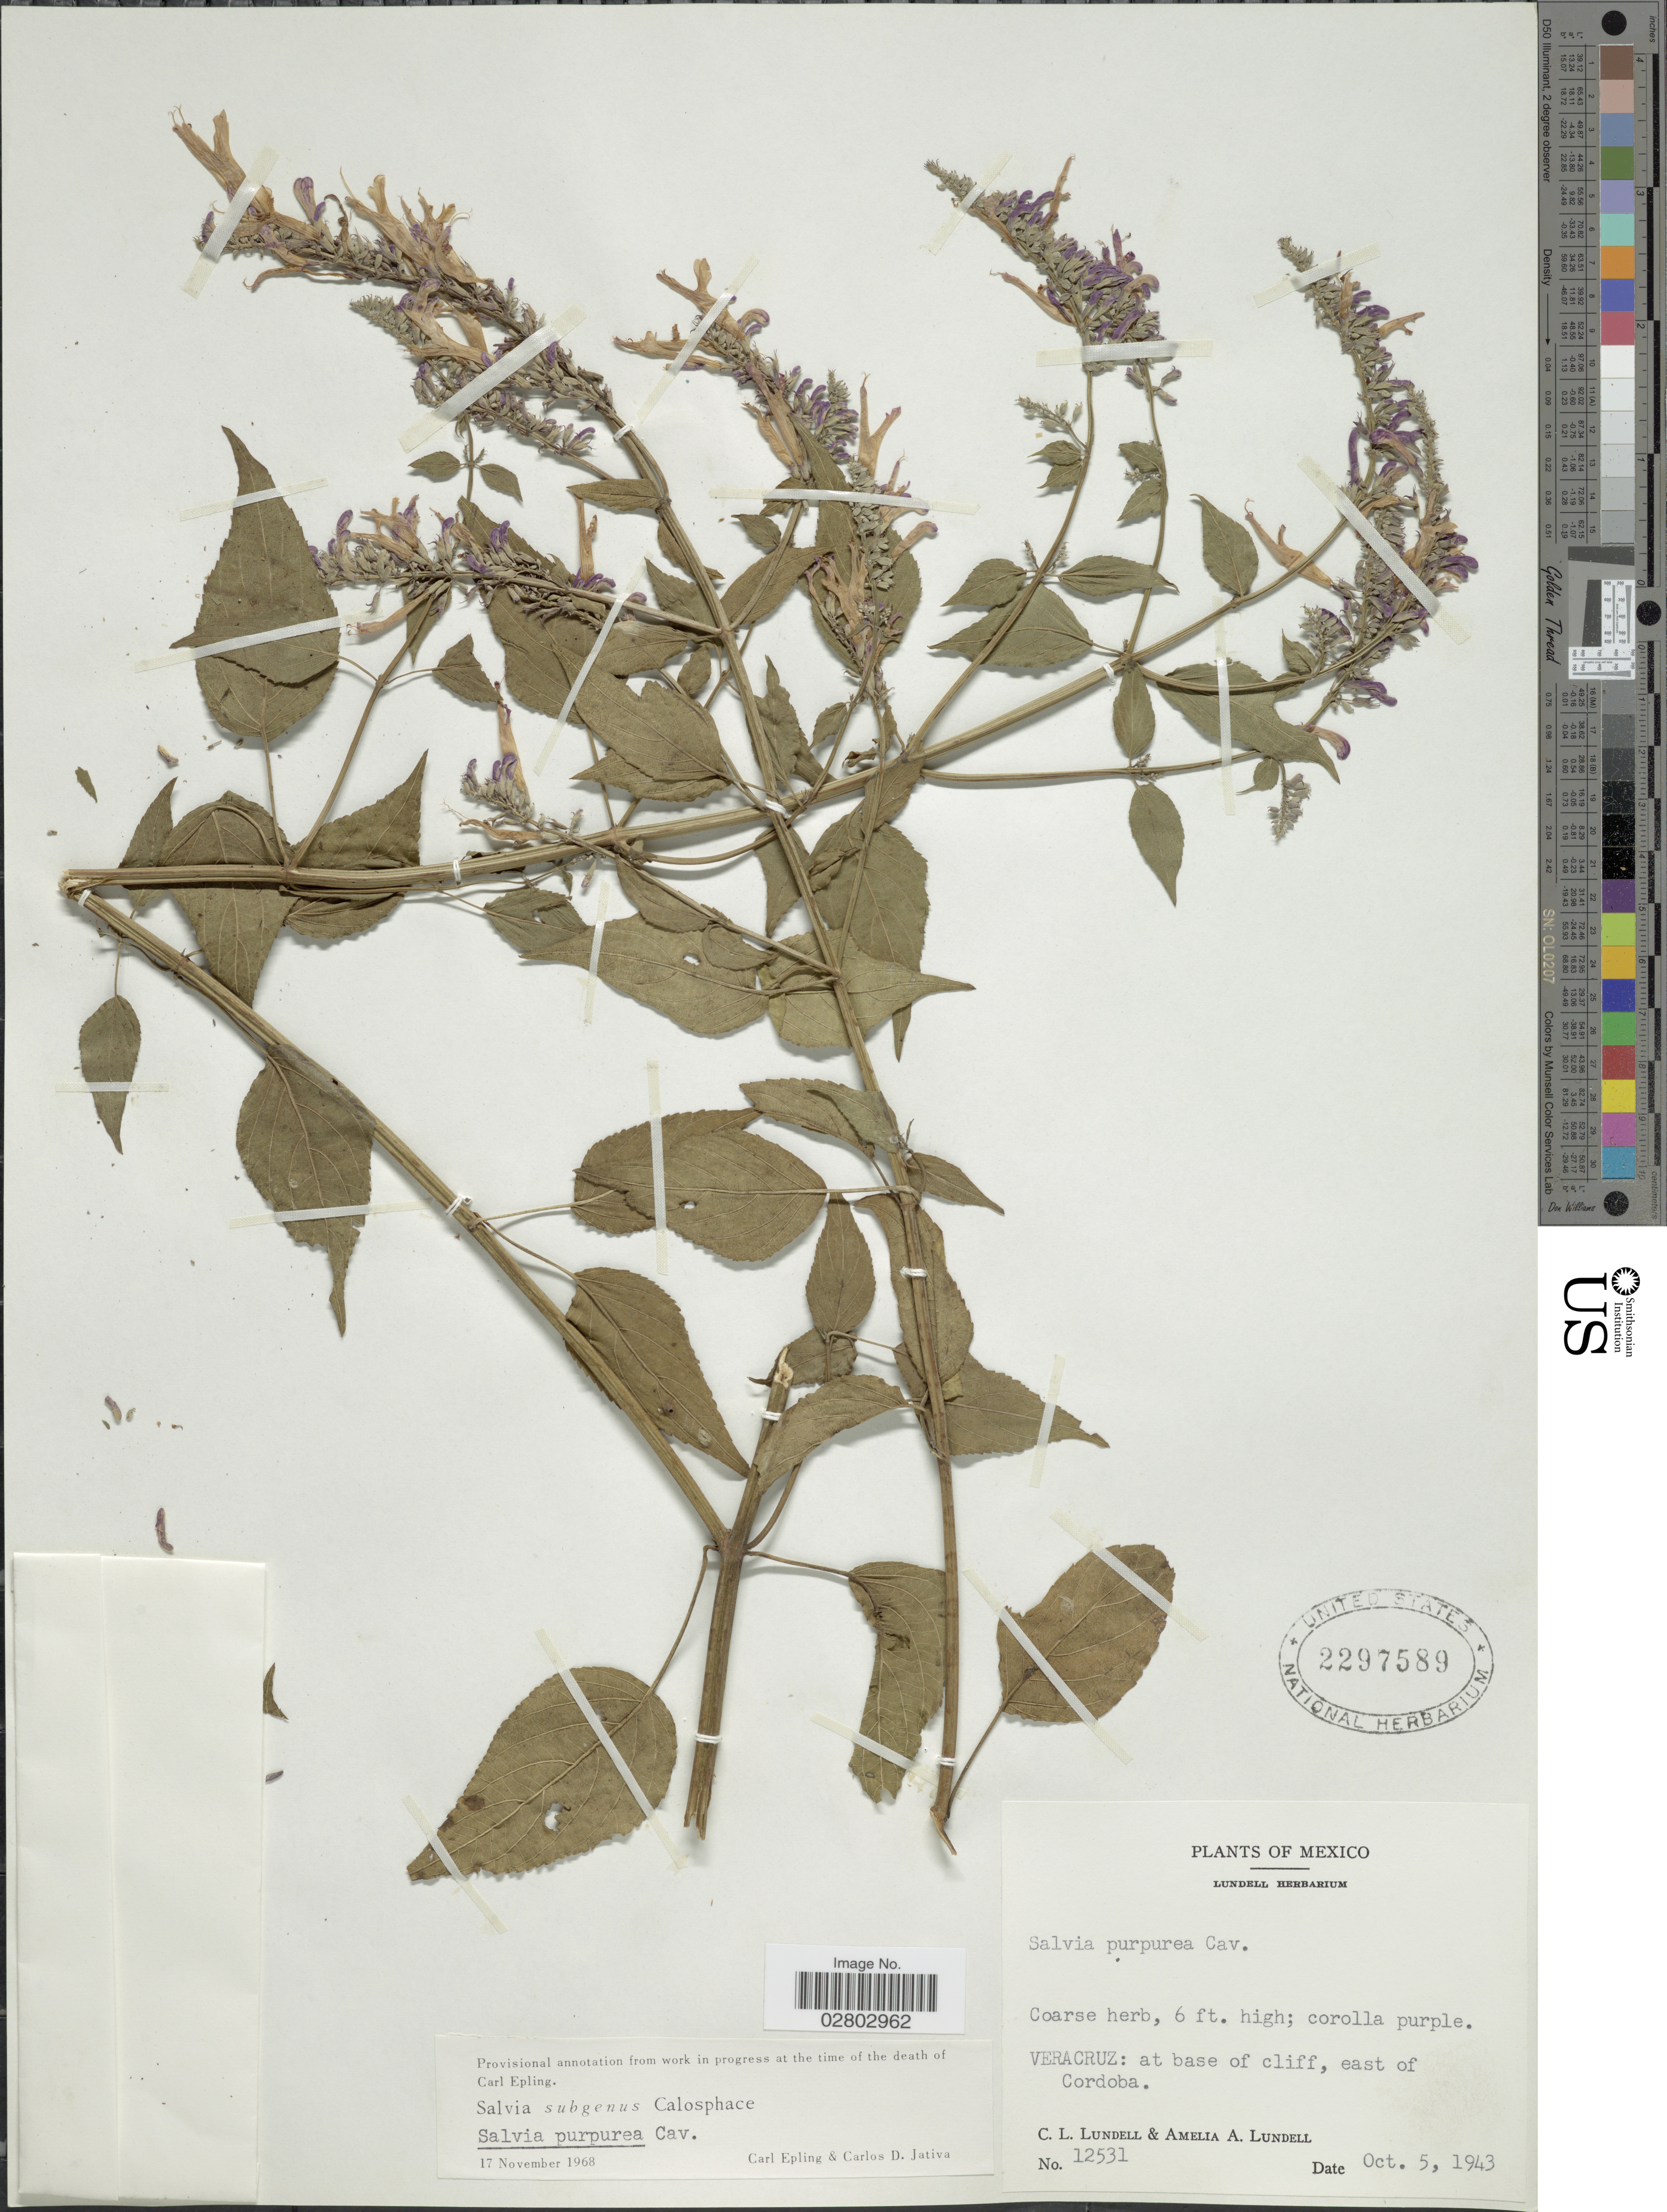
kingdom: Plantae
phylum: Tracheophyta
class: Magnoliopsida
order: Lamiales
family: Lamiaceae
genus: Salvia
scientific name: Salvia purpurea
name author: Cav.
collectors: C. L. Lundell & A. A. Lundell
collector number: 12531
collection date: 1943-10-05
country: Mexico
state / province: Veracruz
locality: Veracruz: at base of cliff, east of Cordoba.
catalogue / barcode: US 2297589